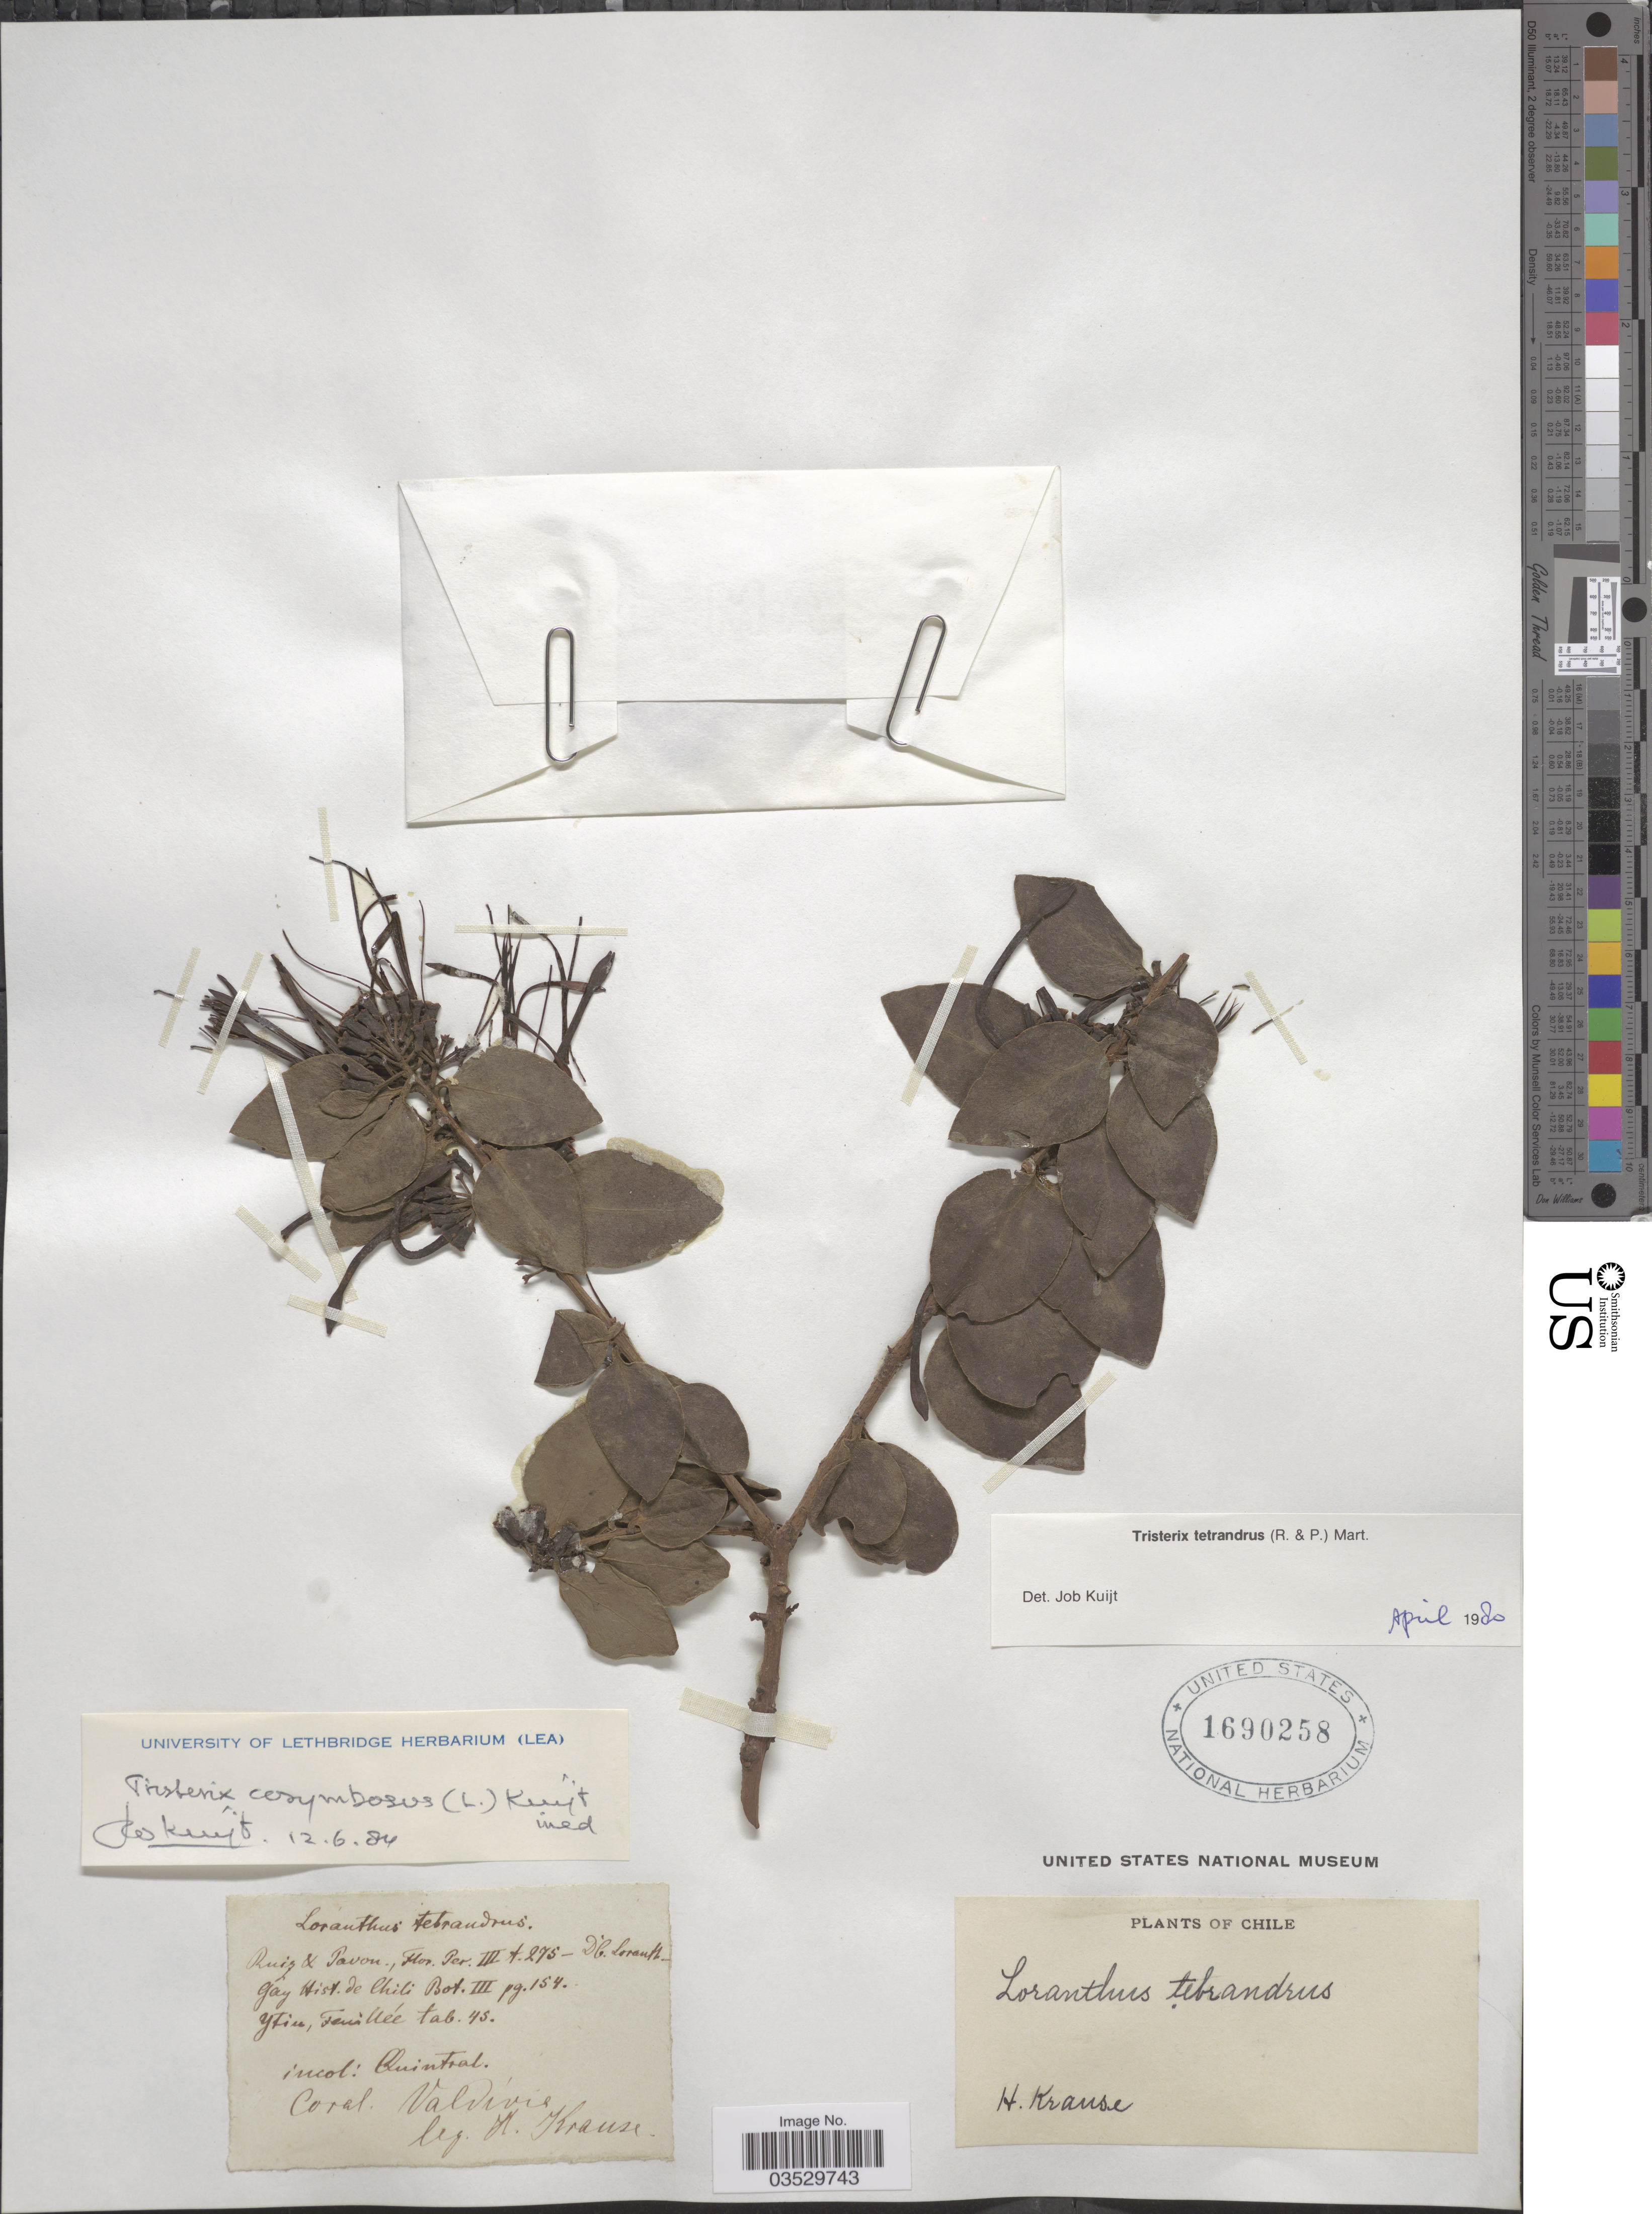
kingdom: Plantae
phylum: Tracheophyta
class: Magnoliopsida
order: Santalales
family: Loranthaceae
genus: Tristerix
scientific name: Tristerix corymbosus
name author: (L.) Kuijt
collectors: H. Krause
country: Chile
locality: Valdivia.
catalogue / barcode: US 1690258